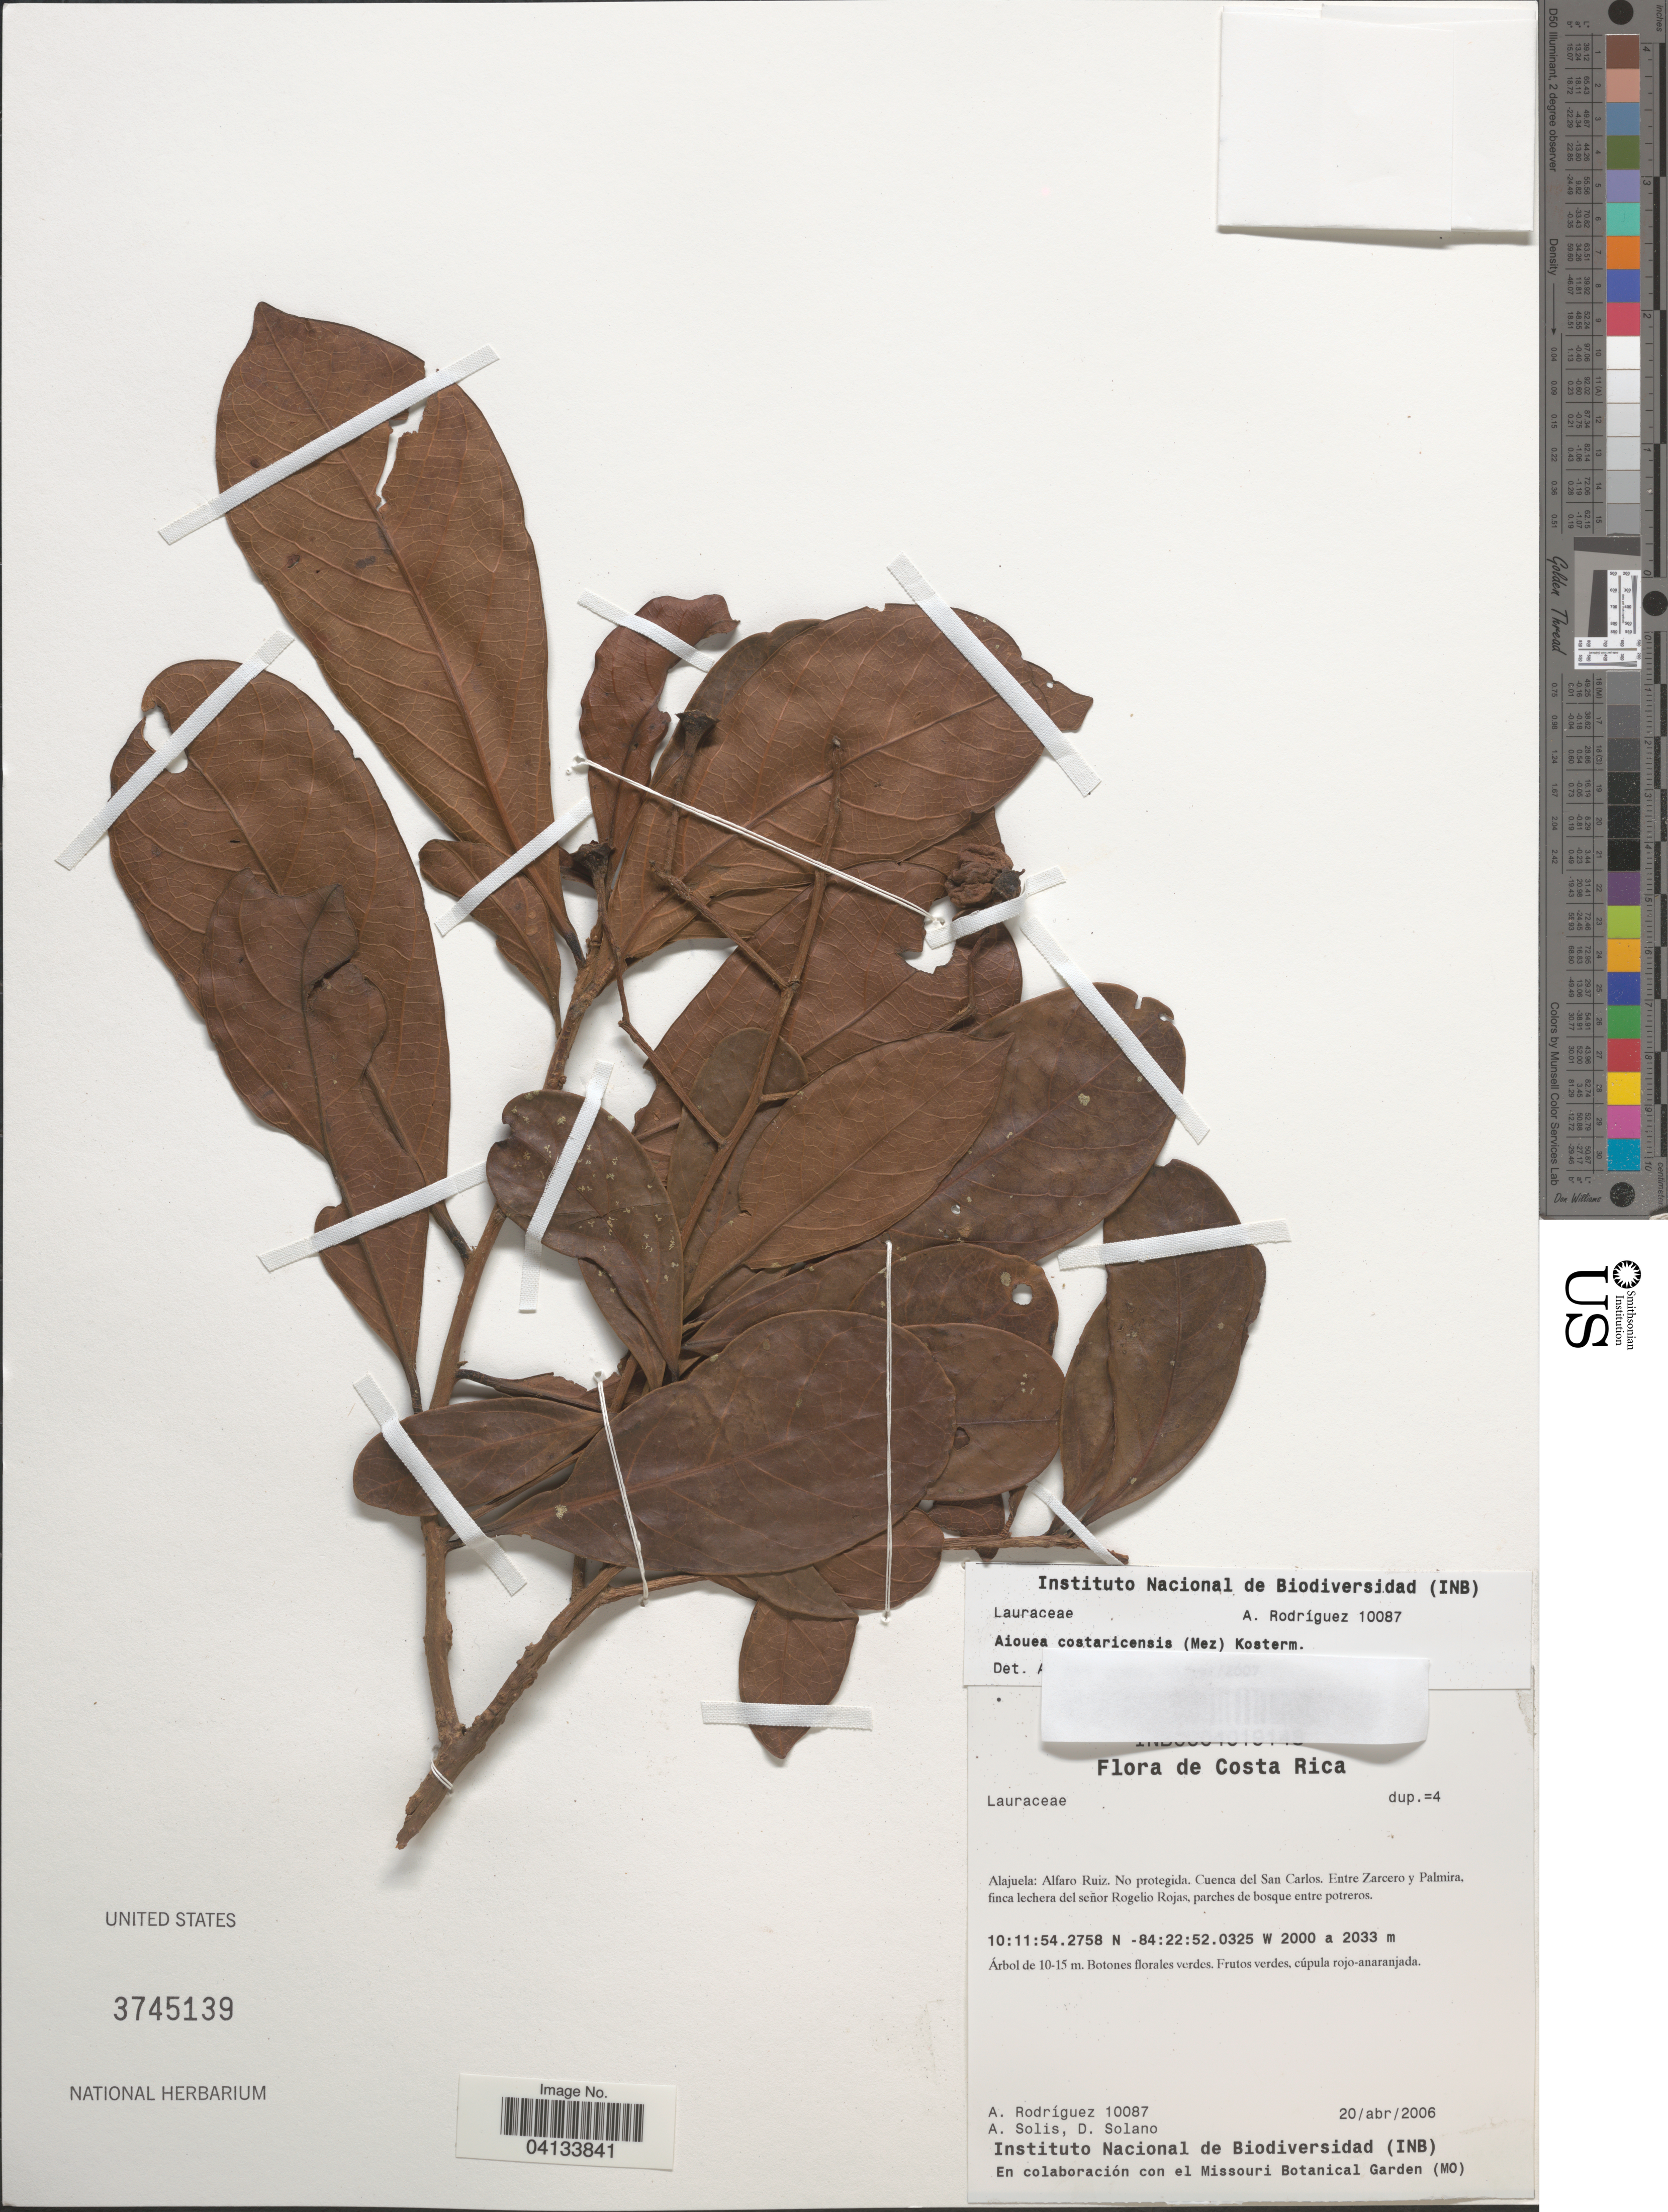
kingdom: Plantae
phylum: Tracheophyta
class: Magnoliopsida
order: Laurales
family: Lauraceae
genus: Aiouea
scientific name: Aiouea costaricensis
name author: (Mez) Kosterm.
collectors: A. Rodriguez, A. Solis & D. Solano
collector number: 10087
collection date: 2006-04-20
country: Costa Rica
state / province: Alajuela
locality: Alfaro Ruiz. No protegida. Cuenca del San Carlos. Entre Zarcero y Palmira, finca lechera del señor Rogelio Rojas, parches de bosques entre potreros.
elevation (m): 2000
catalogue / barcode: US 3745139